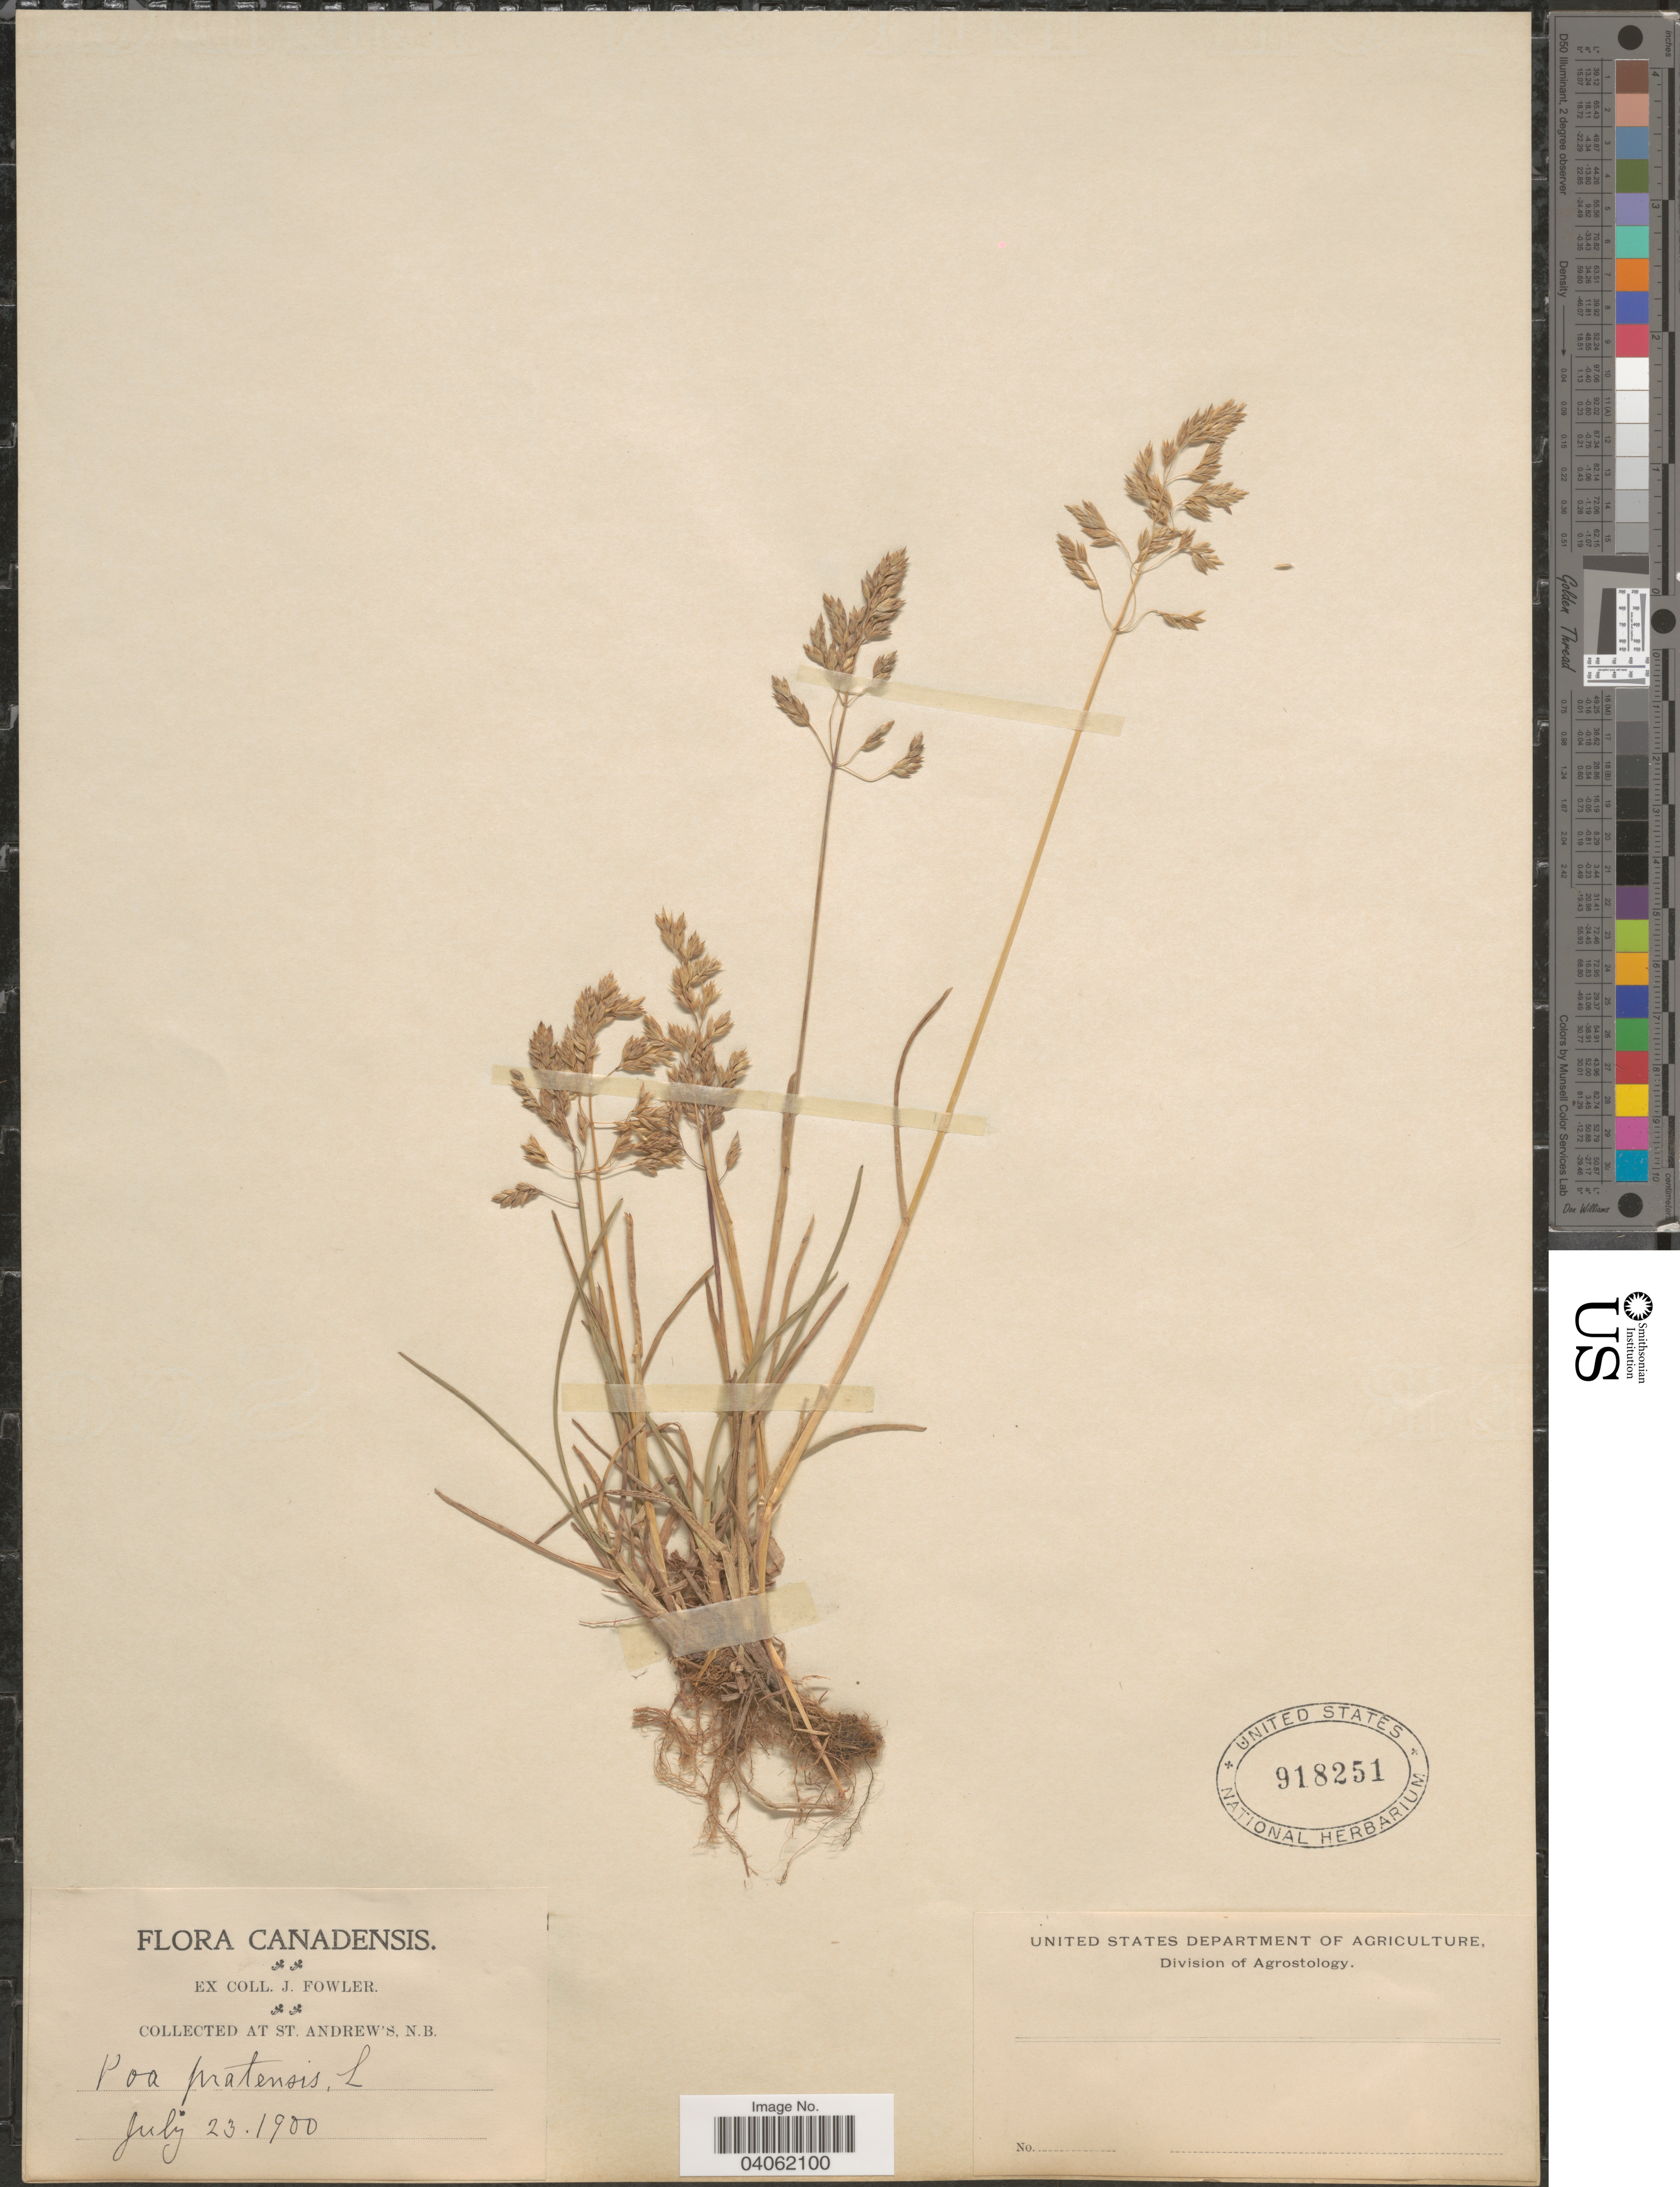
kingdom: Plantae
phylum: Tracheophyta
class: Liliopsida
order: Poales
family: Poaceae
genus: Poa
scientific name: Poa pratensis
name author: L.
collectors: J. Fowler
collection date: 1900-07-23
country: Canada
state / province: New Brunswick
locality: At St. Andrew's.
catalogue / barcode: US 918251